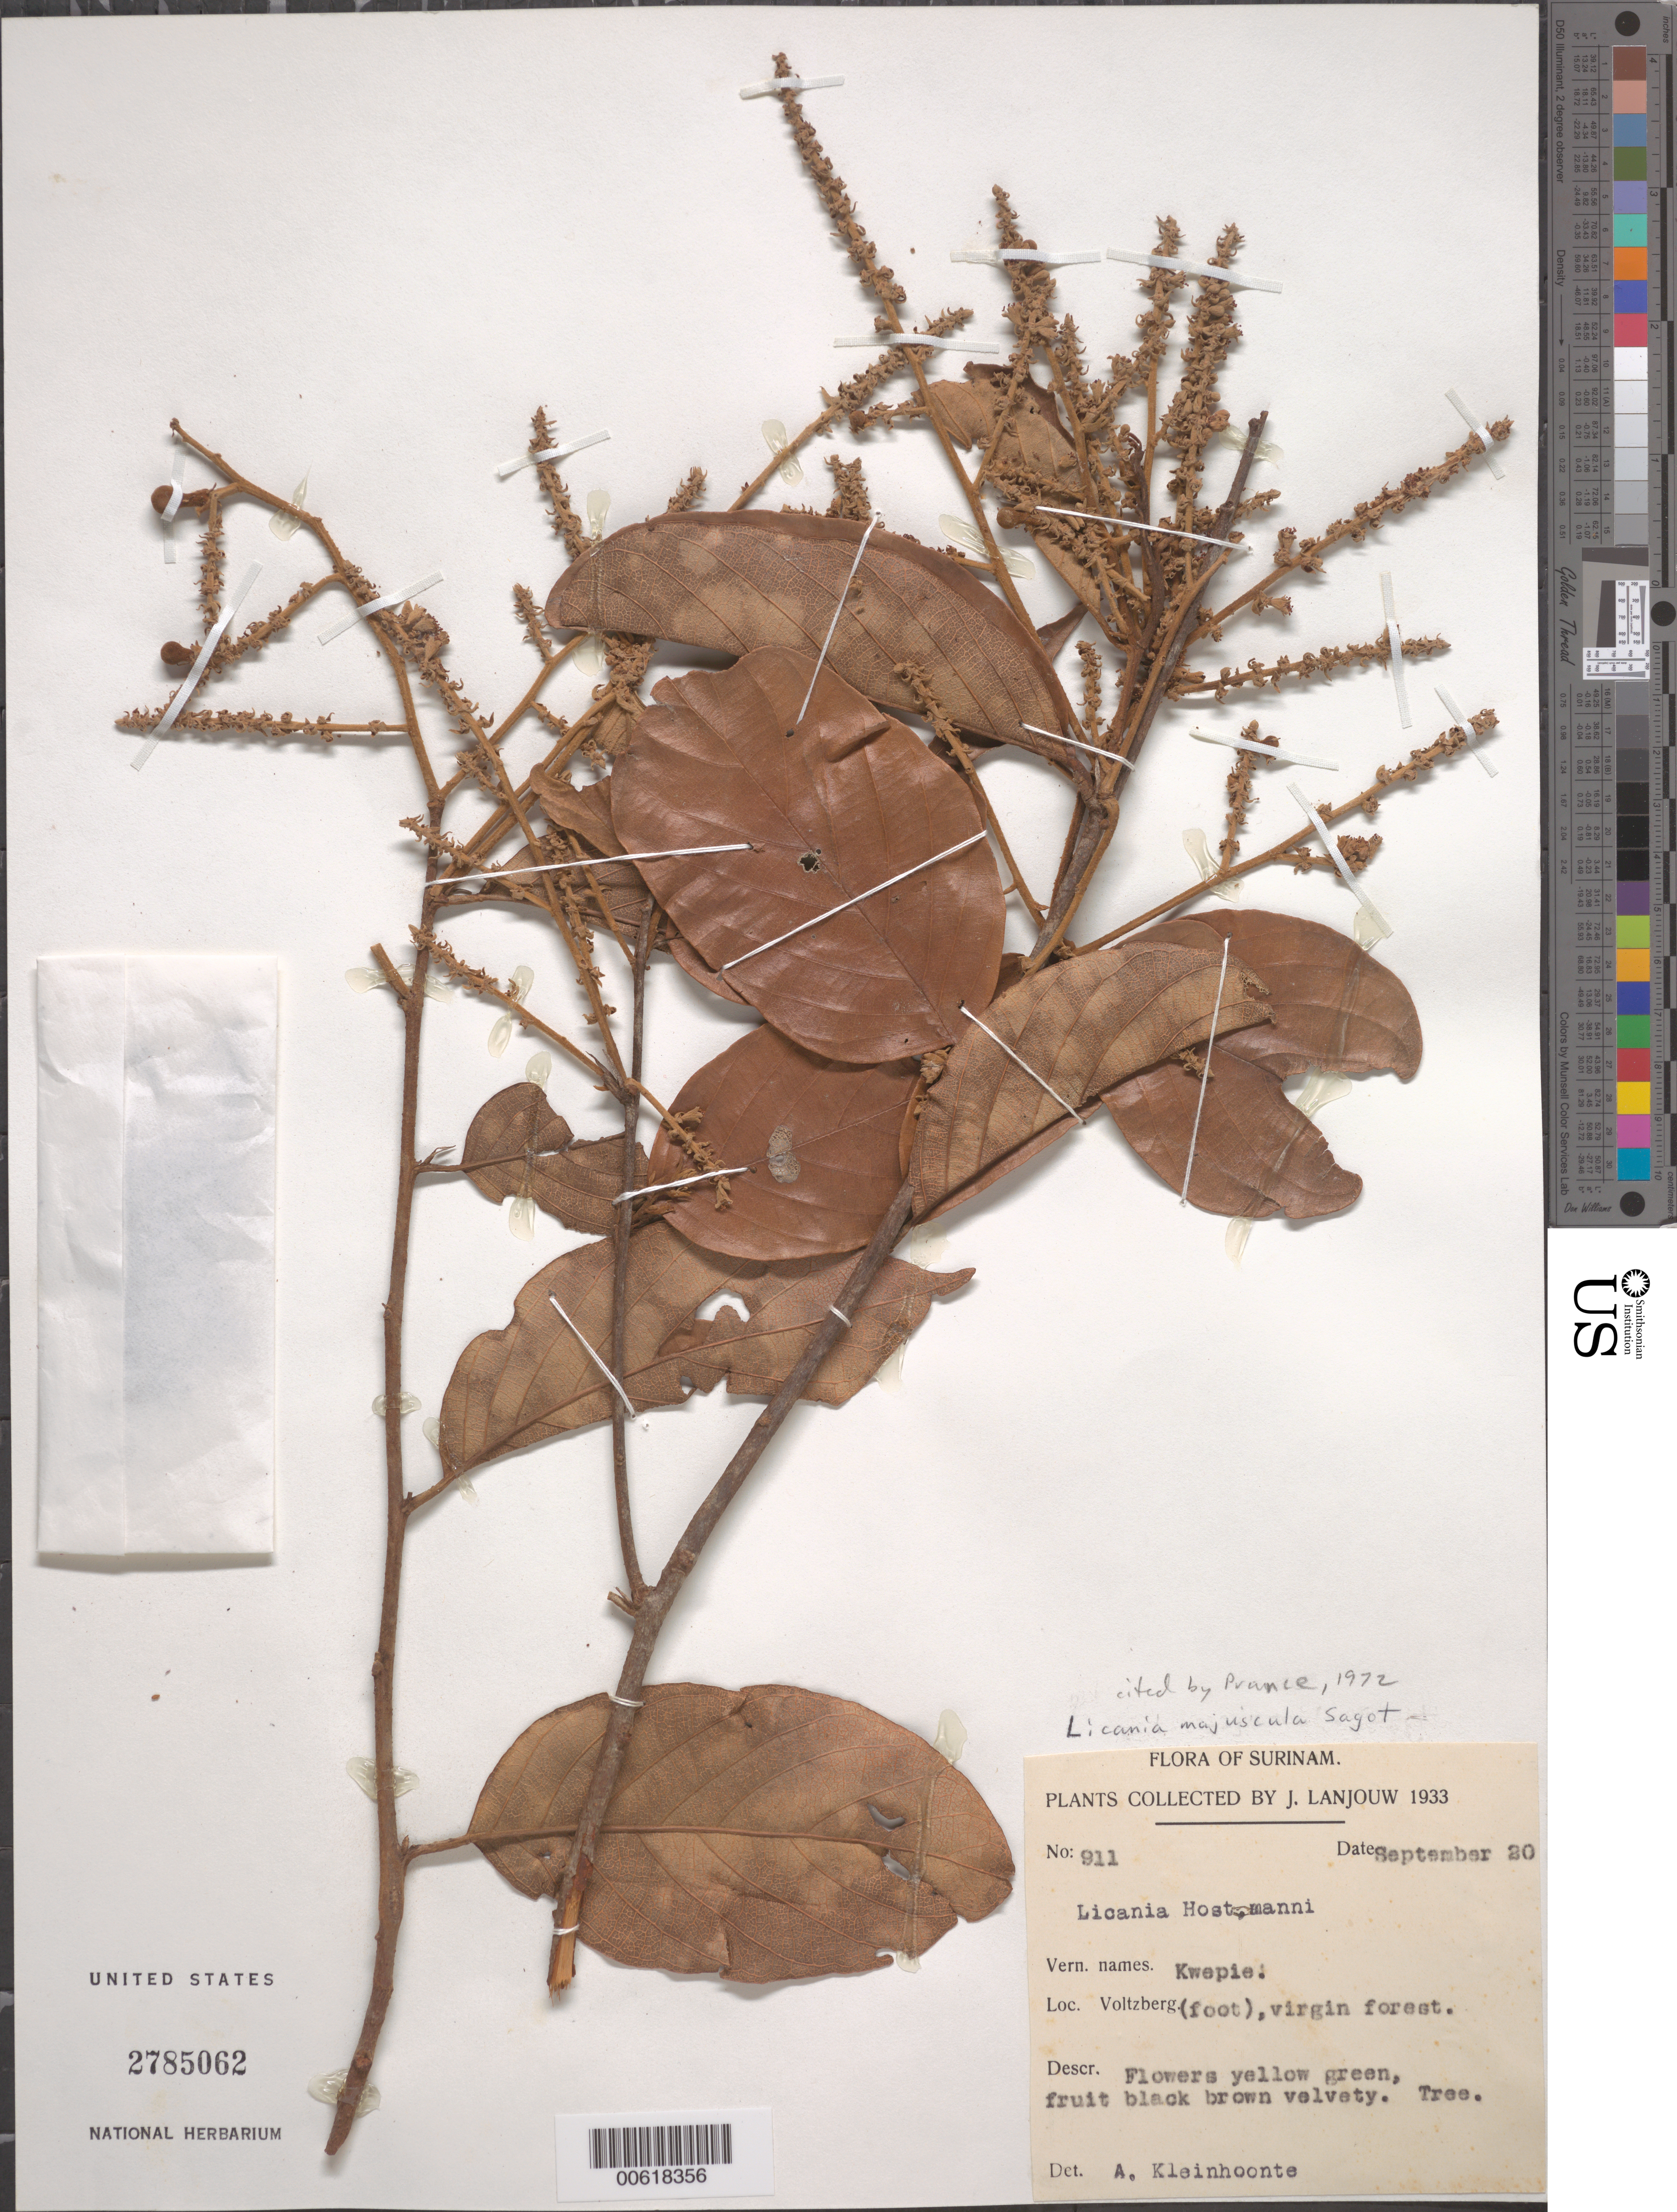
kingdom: Plantae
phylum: Tracheophyta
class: Magnoliopsida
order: Malpighiales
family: Chrysobalanaceae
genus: Licania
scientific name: Licania majuscula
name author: Sagot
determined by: Prance, G. T.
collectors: J. Lanjouw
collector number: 911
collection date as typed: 20-Sep-33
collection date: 1933-09-20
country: Suriname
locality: Voltzberg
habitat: Virgin forest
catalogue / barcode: US 2785062